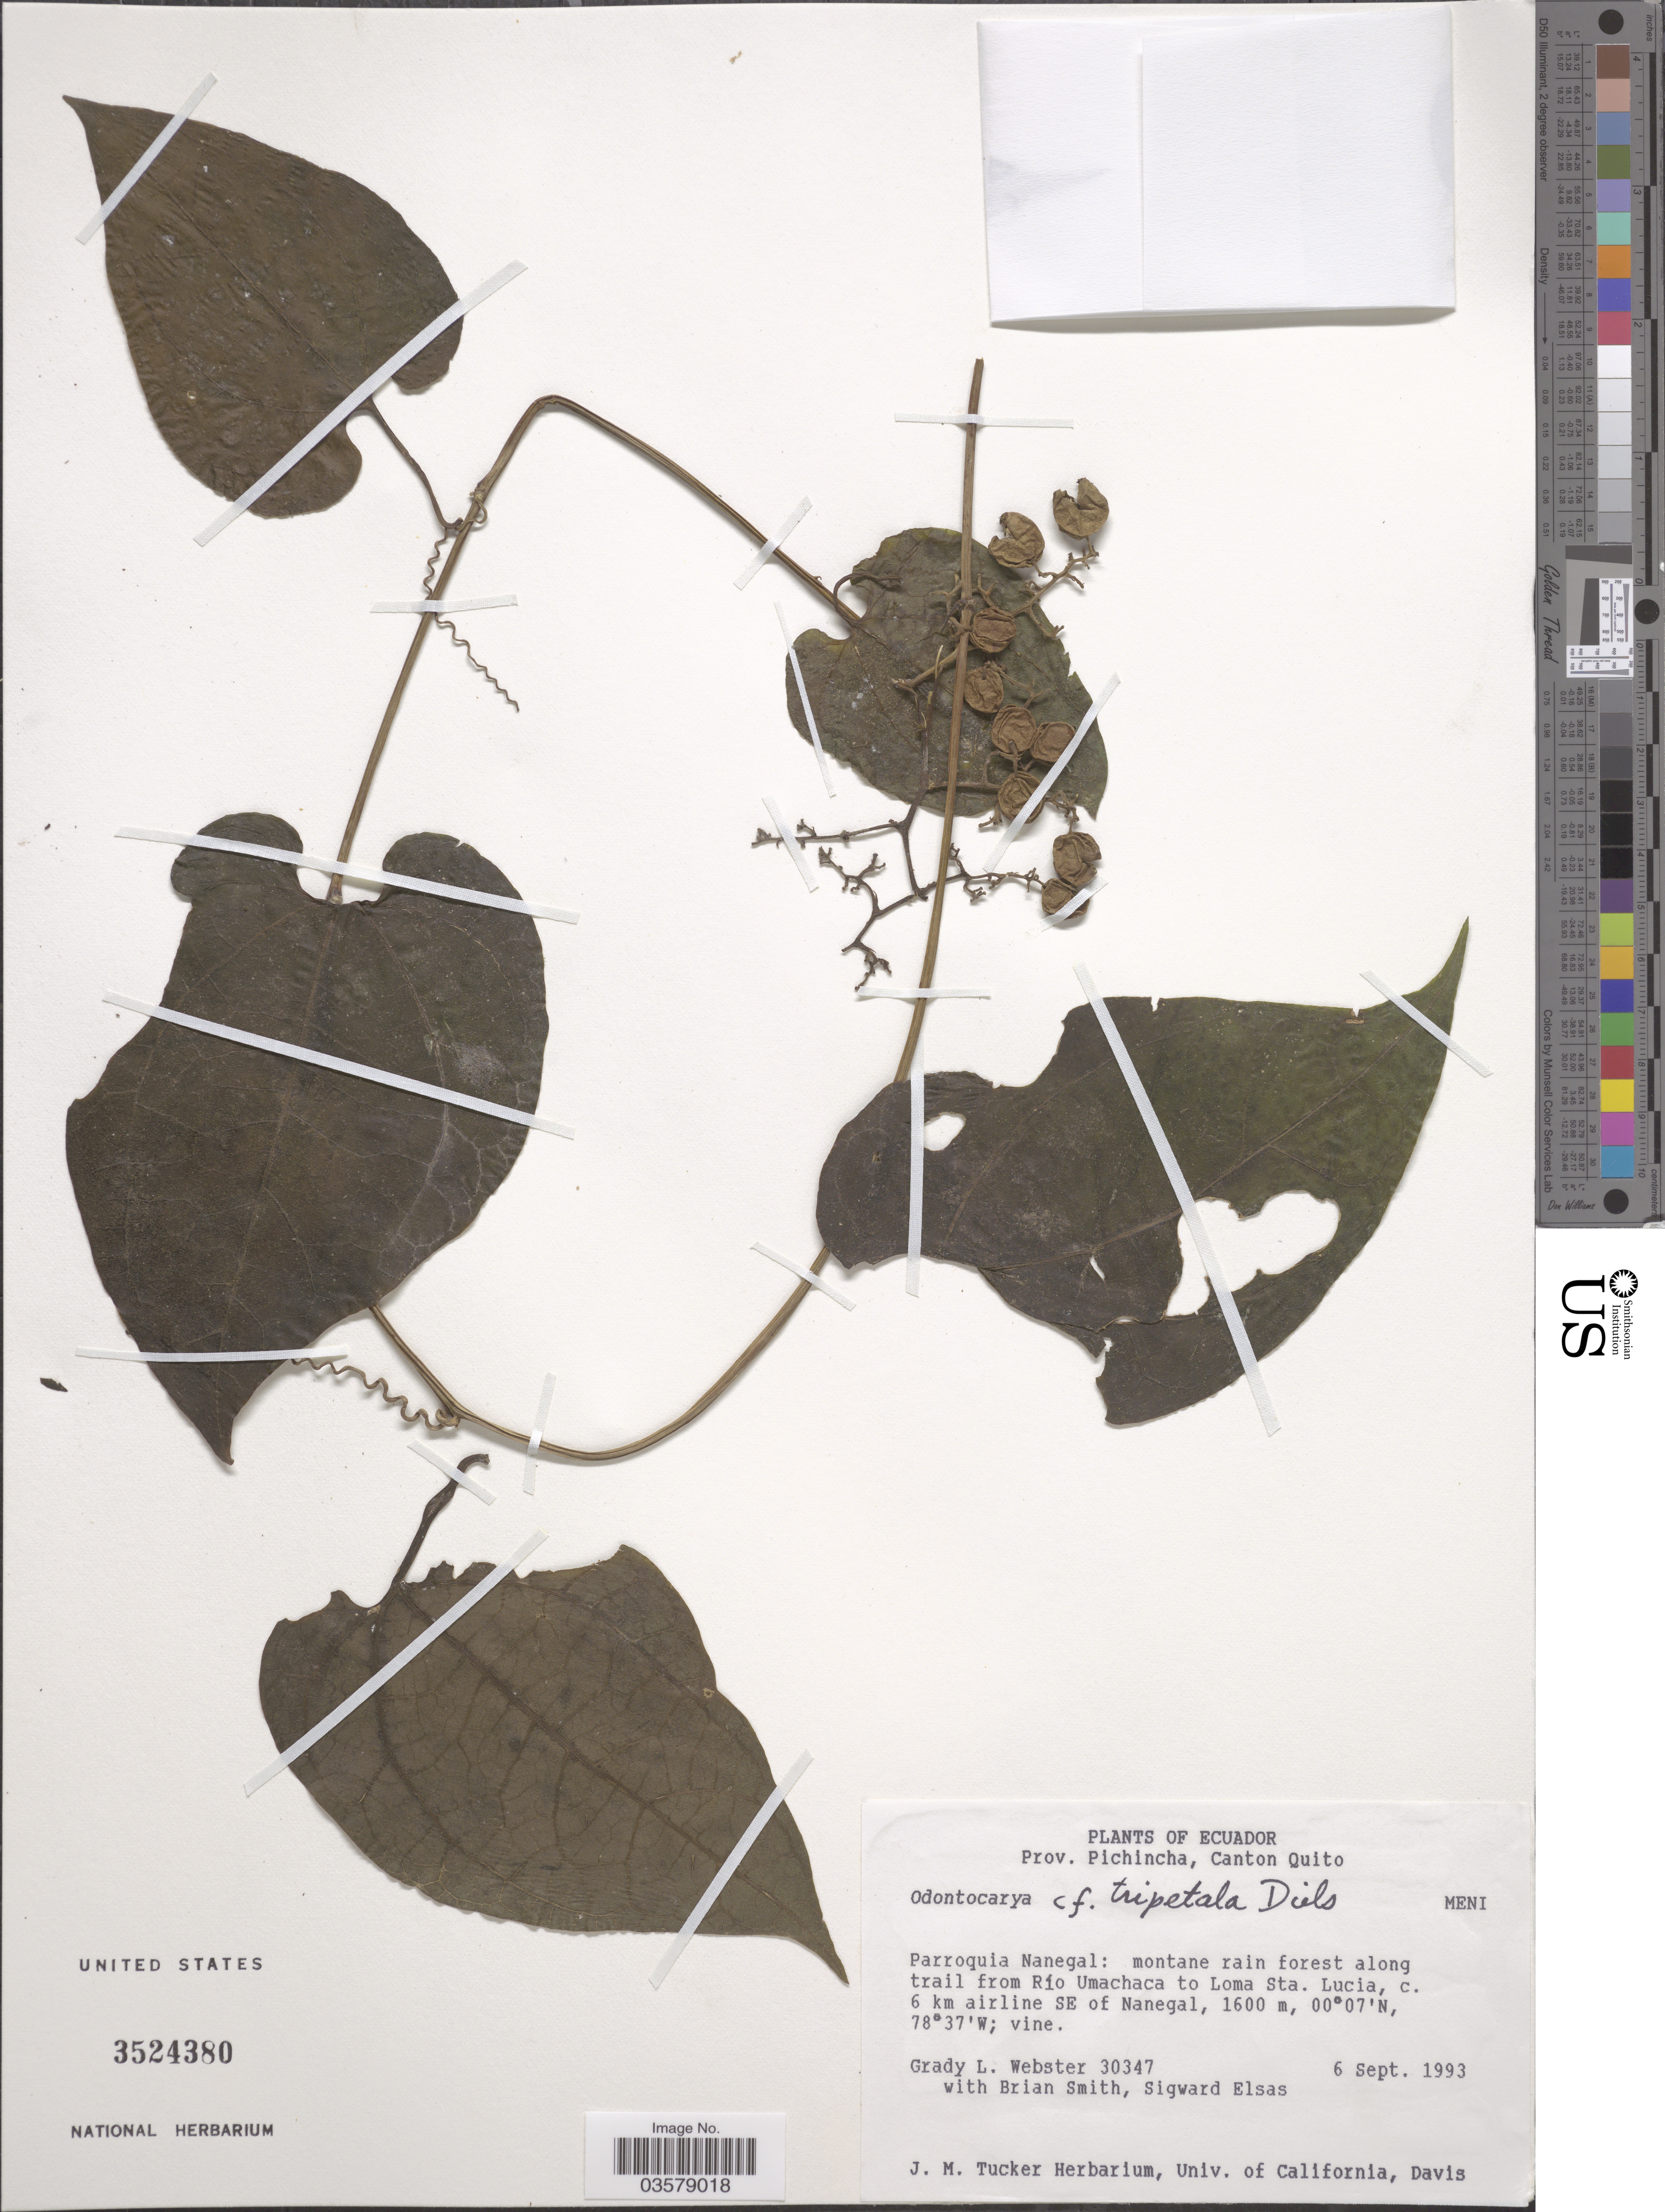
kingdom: Plantae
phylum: Tracheophyta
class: Magnoliopsida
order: Cucurbitales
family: Cucurbitaceae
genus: Sicydium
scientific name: Sicydium sp.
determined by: Acevedo-Rodríguez, P., (BOT), Smithsonian Institution - National Museum of Natural History (UNITED STATES)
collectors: G. L. Webster, B. D. Smith & S. Elsas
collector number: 30347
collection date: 1993-09-06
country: Ecuador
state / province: Pichincha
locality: Canton Quito. Parroquia Nanegal: montane rain forest along trail from Río Umachaca to Loma Sta. Lucia, c. 6 km airline SE of Nanegal.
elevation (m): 1600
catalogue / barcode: US 3524380